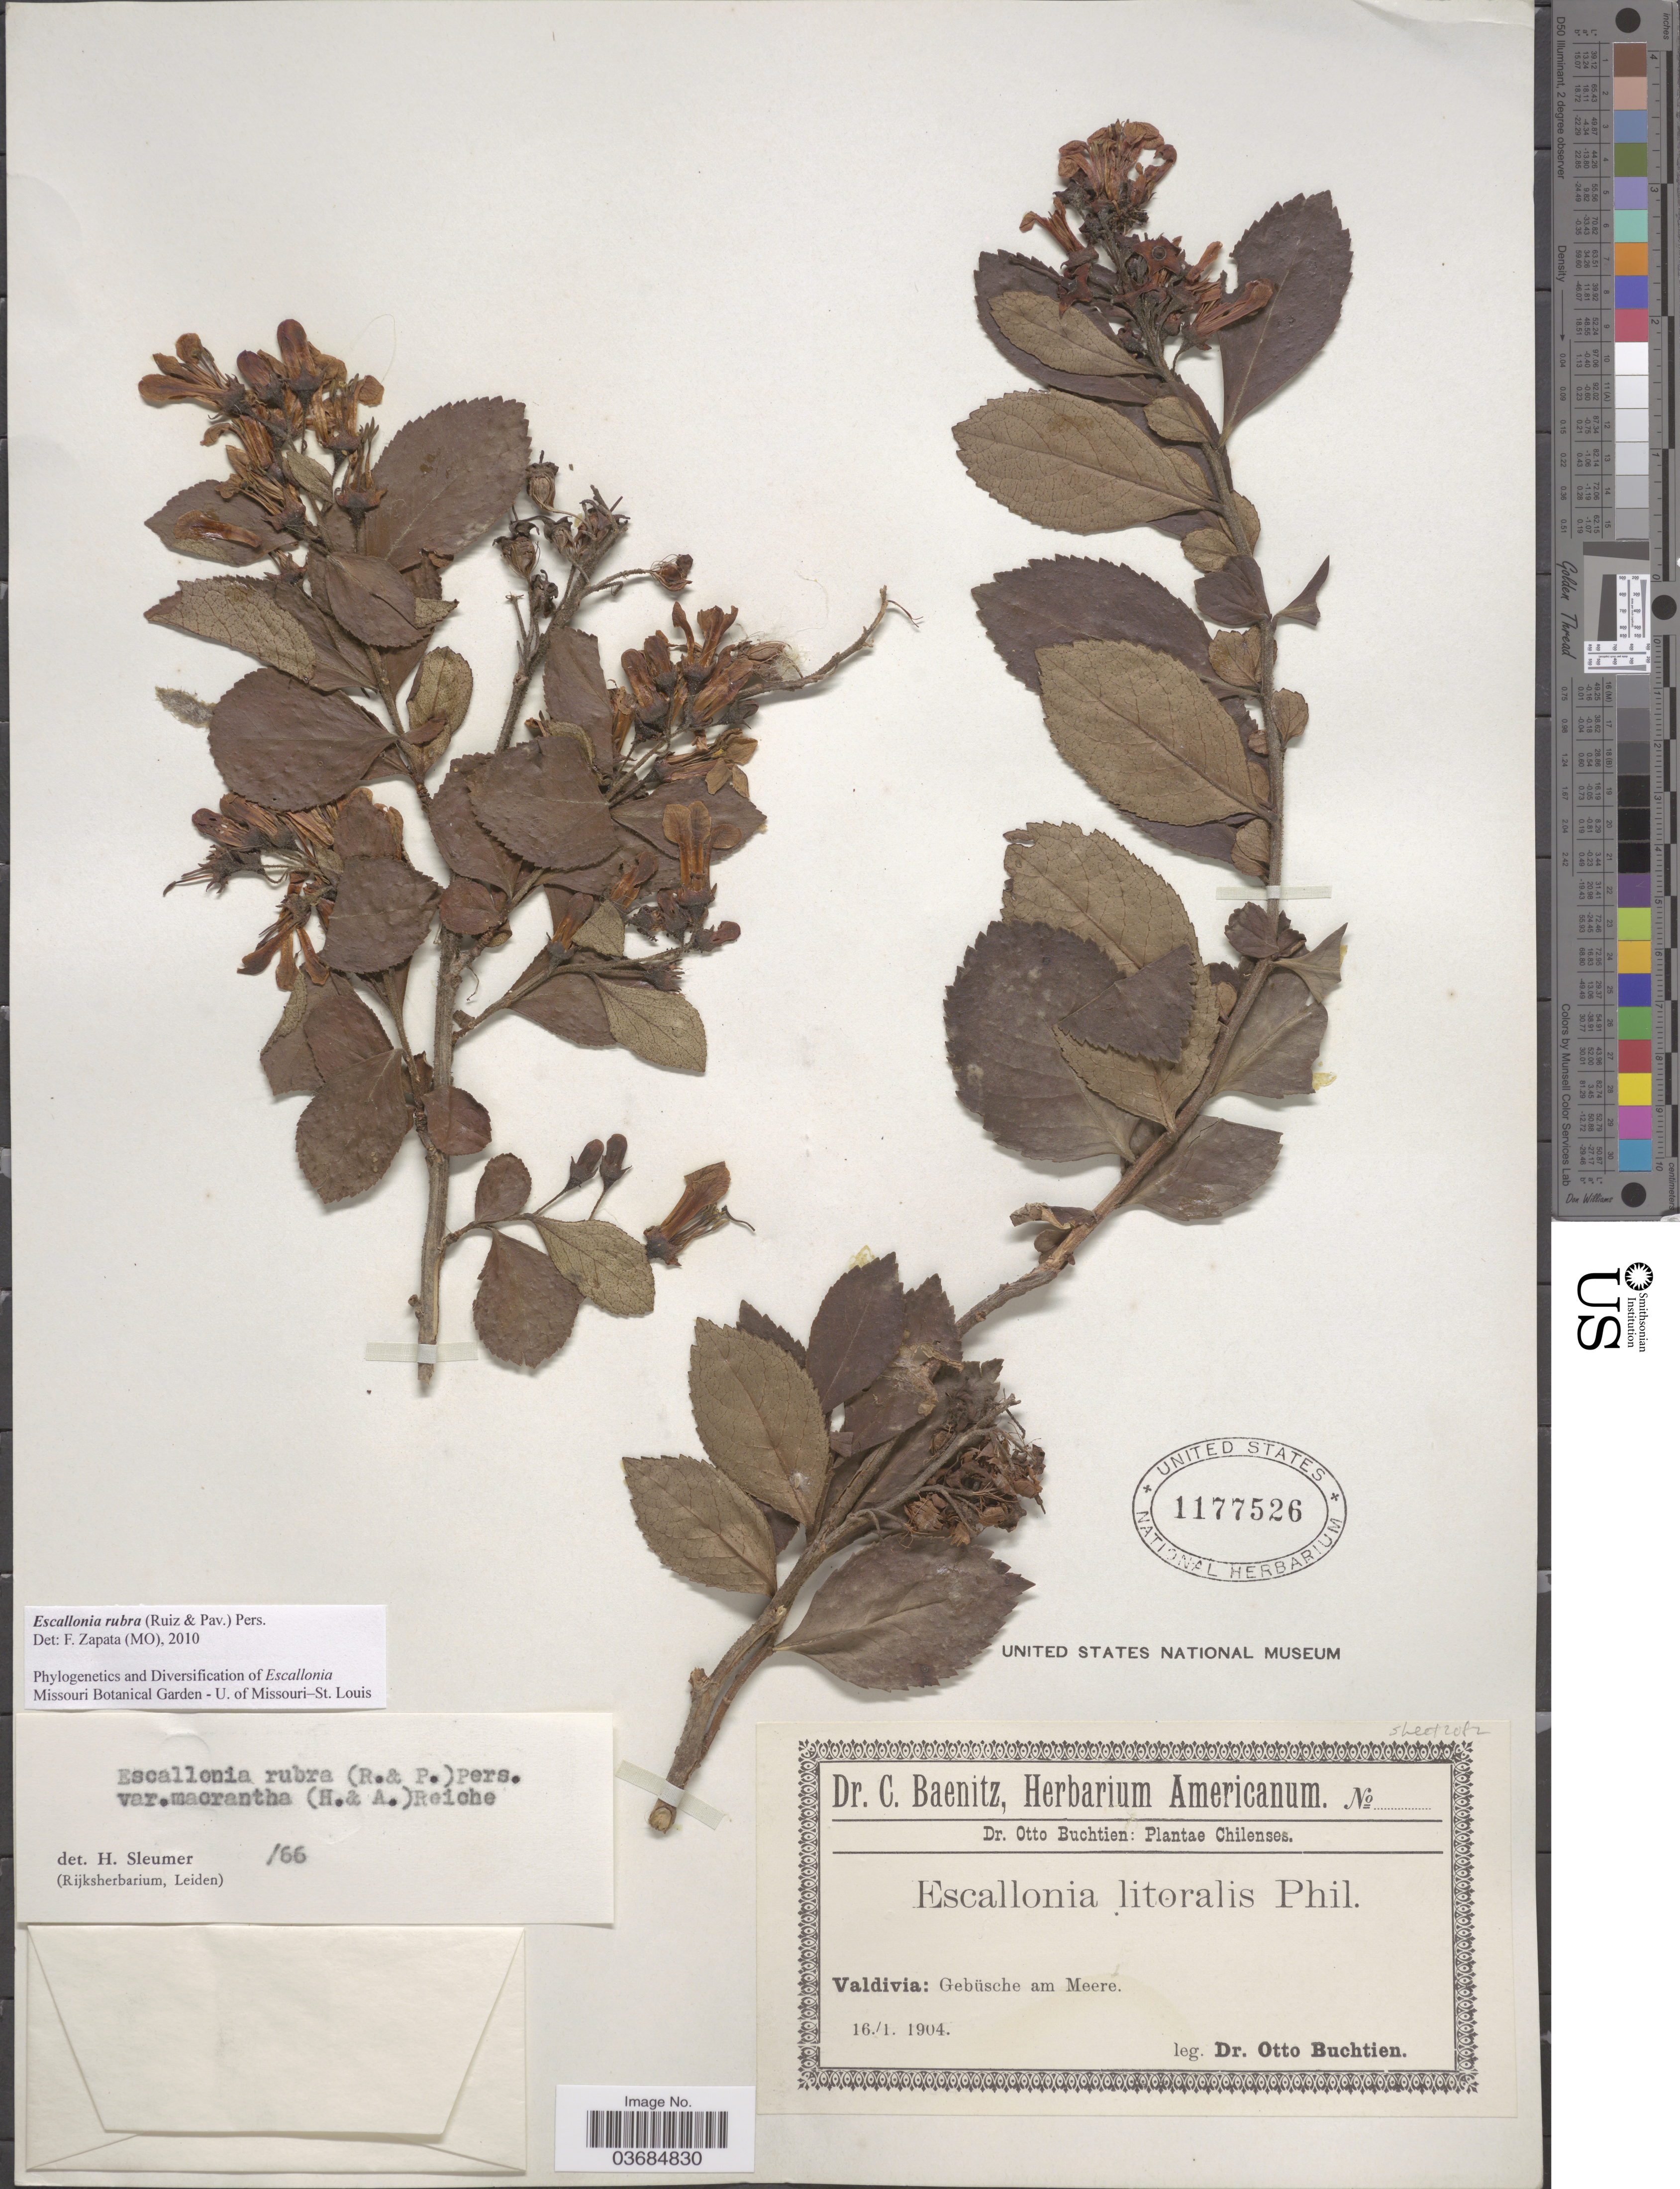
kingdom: Plantae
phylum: Tracheophyta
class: Magnoliopsida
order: Escalloniales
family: Escalloniaceae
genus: Escallonia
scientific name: Escallonia rubra var. rubra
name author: (Ruiz & Pav.) Pers.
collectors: O. Buchtien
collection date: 1904-01-16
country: Chile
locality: Valdivia: Gebüsche am Meere.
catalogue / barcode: US 1177526